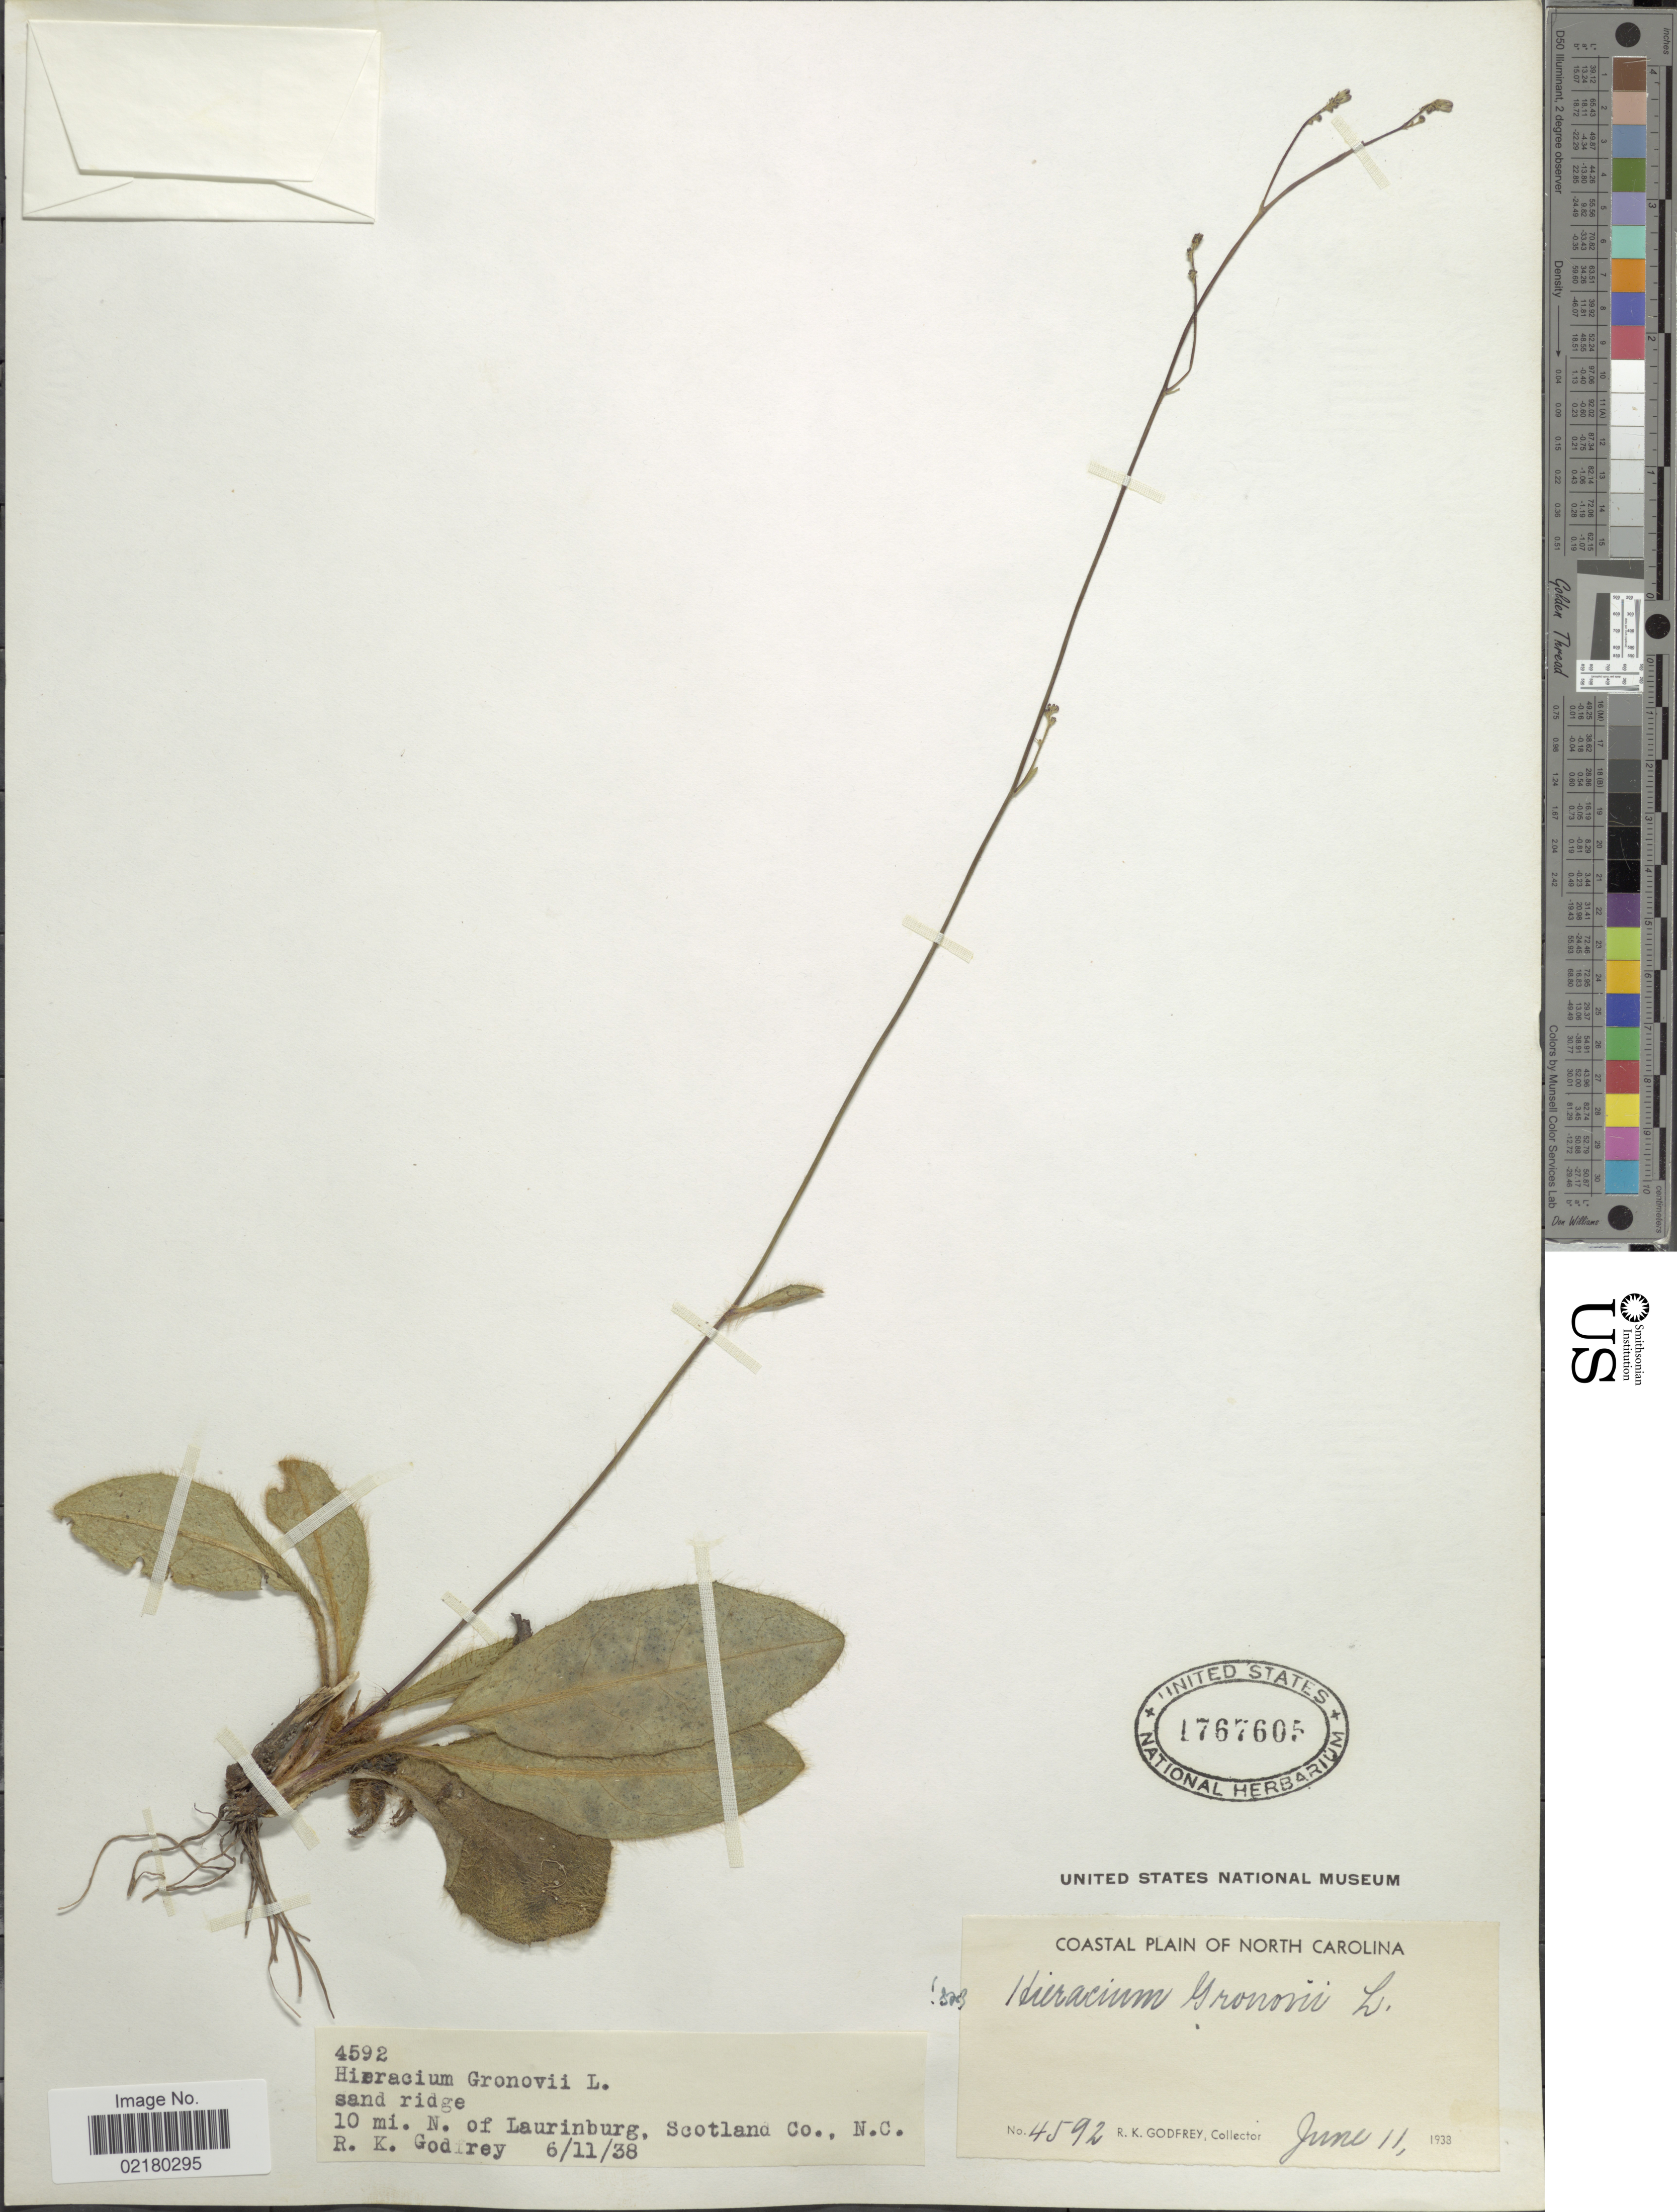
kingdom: Plantae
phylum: Tracheophyta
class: Magnoliopsida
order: Asterales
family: Asteraceae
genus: Hieracium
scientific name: Hieracium gronovii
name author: L.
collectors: R. K. Godfrey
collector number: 4592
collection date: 1938-06-11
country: United States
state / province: North Carolina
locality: Sand ridge, 10 mi. N. of Laurinburg, Scotland Co.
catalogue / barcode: US 1767605